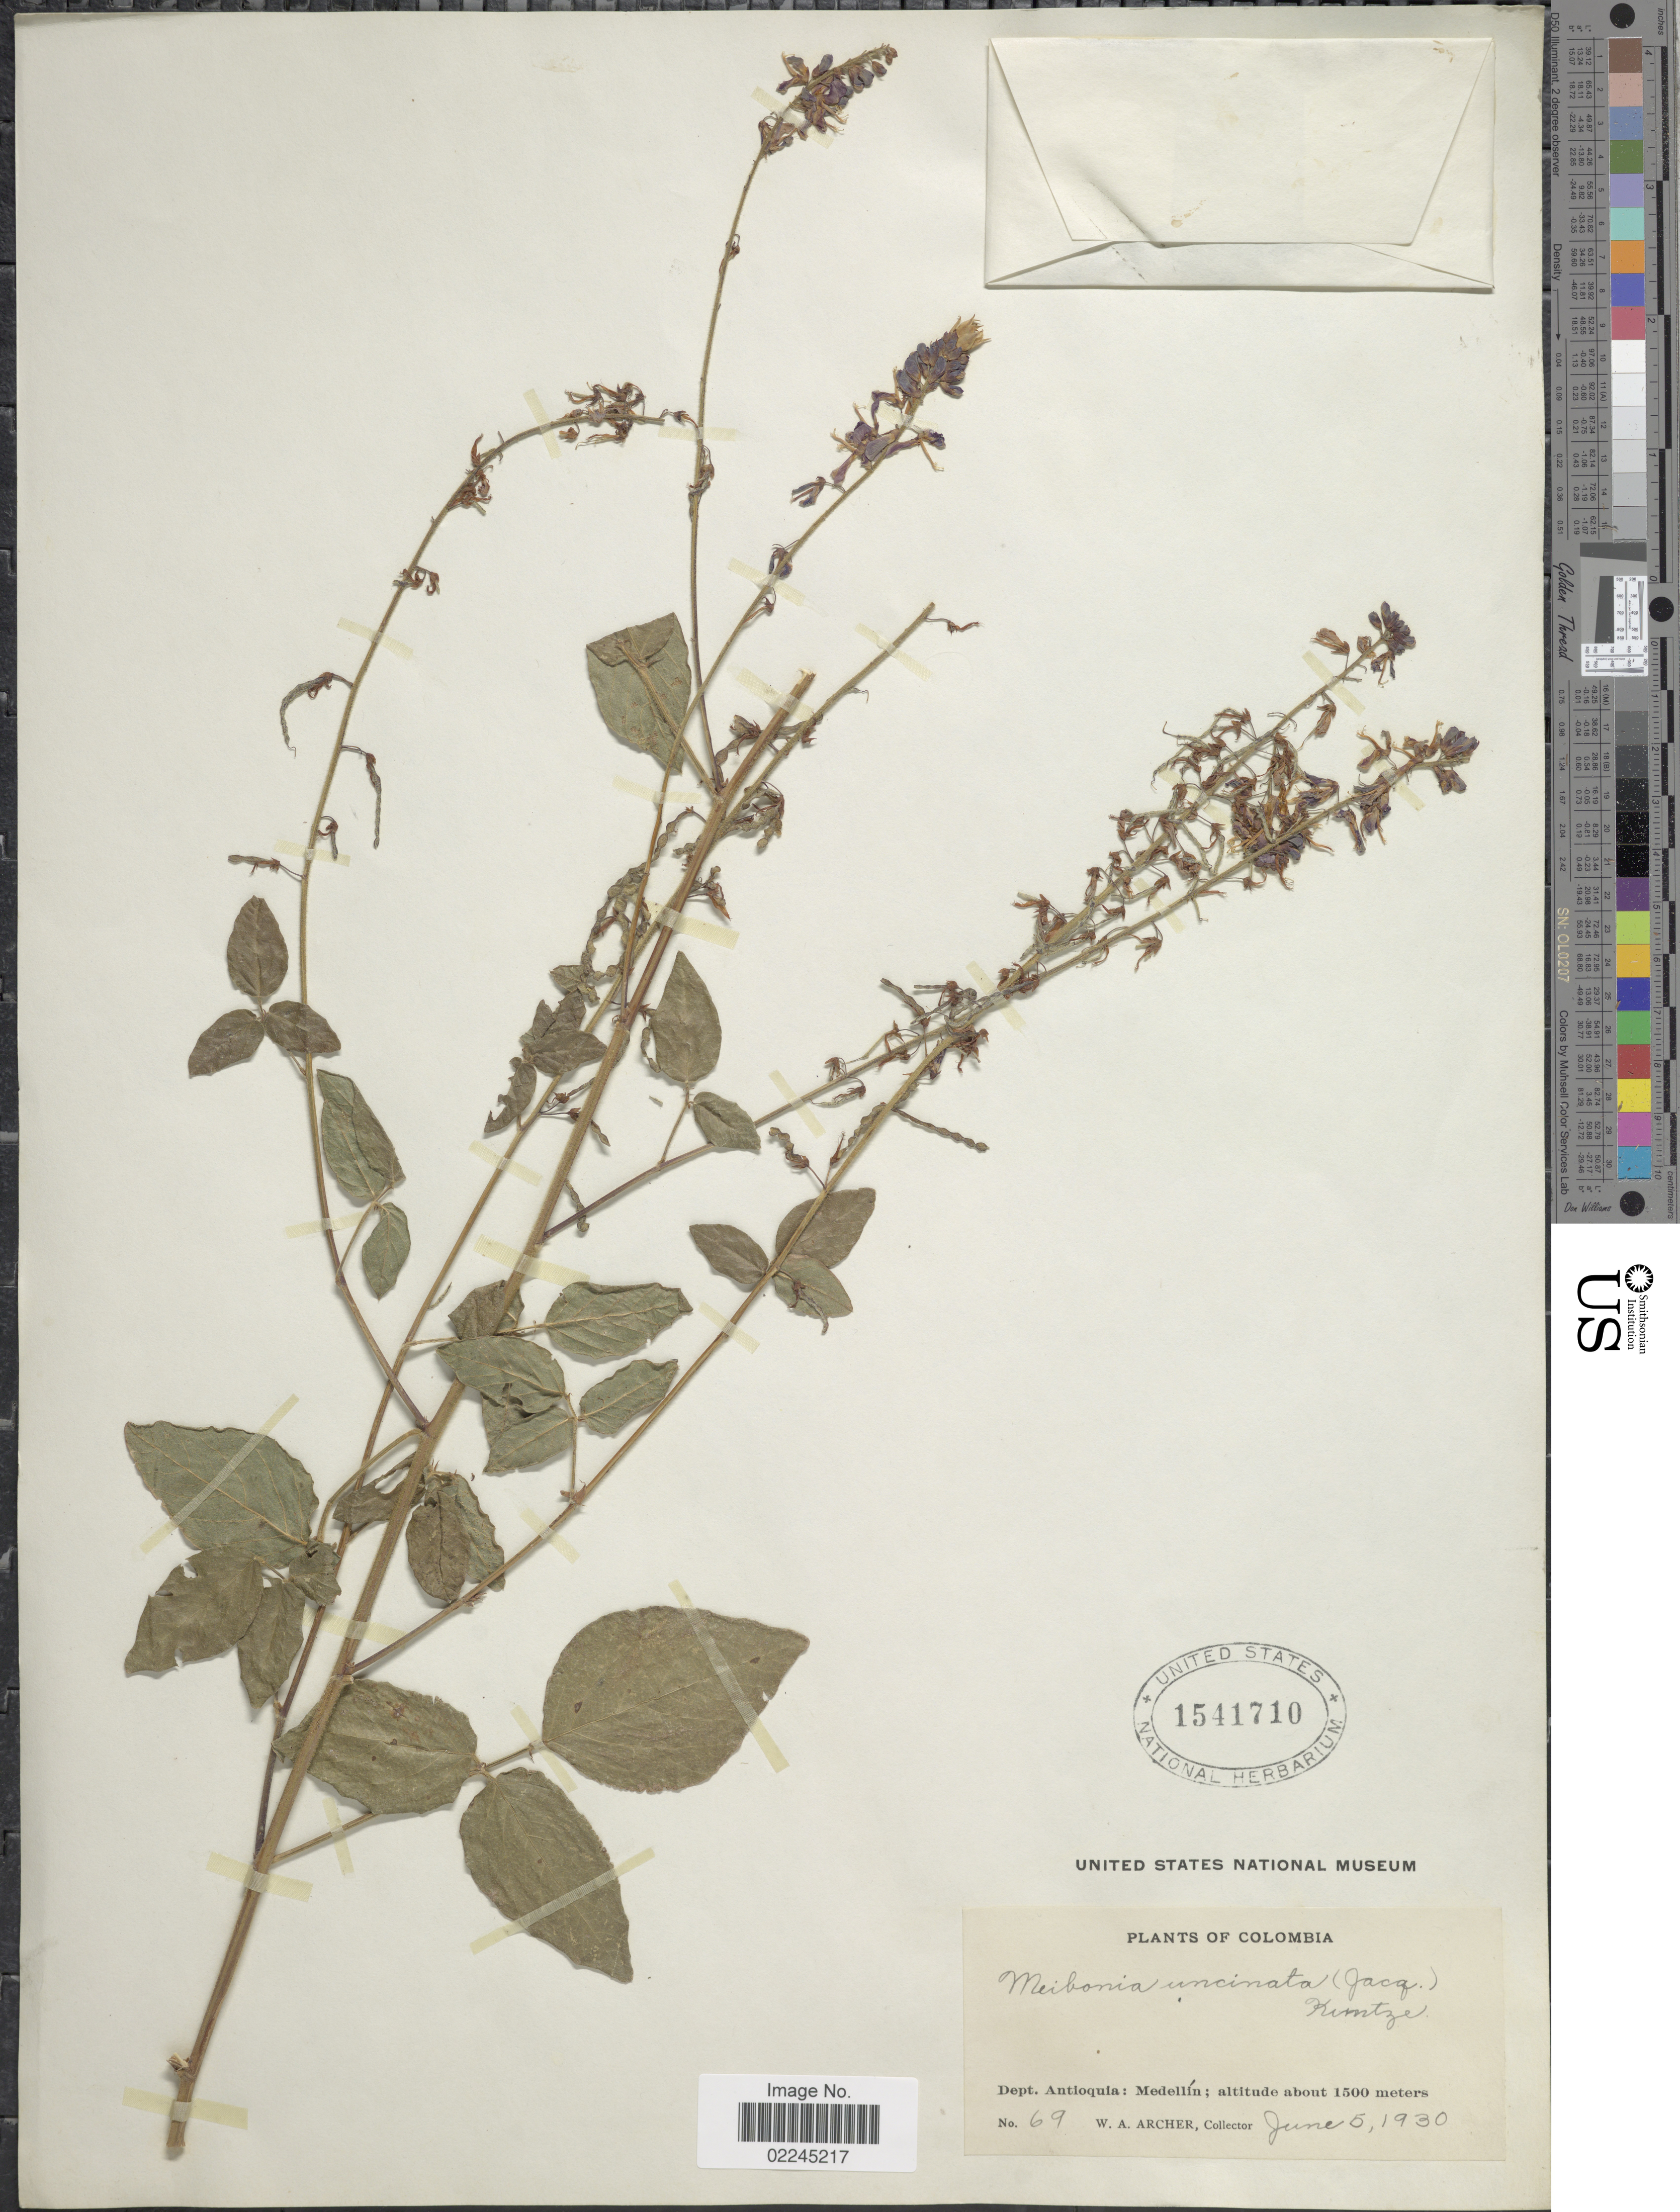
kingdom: Plantae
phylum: Tracheophyta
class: Magnoliopsida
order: Fabales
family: Fabaceae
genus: Desmodium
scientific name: Desmodium intortum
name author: (Mill.) Urb.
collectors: W. A. Archer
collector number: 69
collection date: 1930-06-05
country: Colombia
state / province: Antioquia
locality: Dept. Antioquia: Medellin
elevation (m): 1500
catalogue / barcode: US 1541710